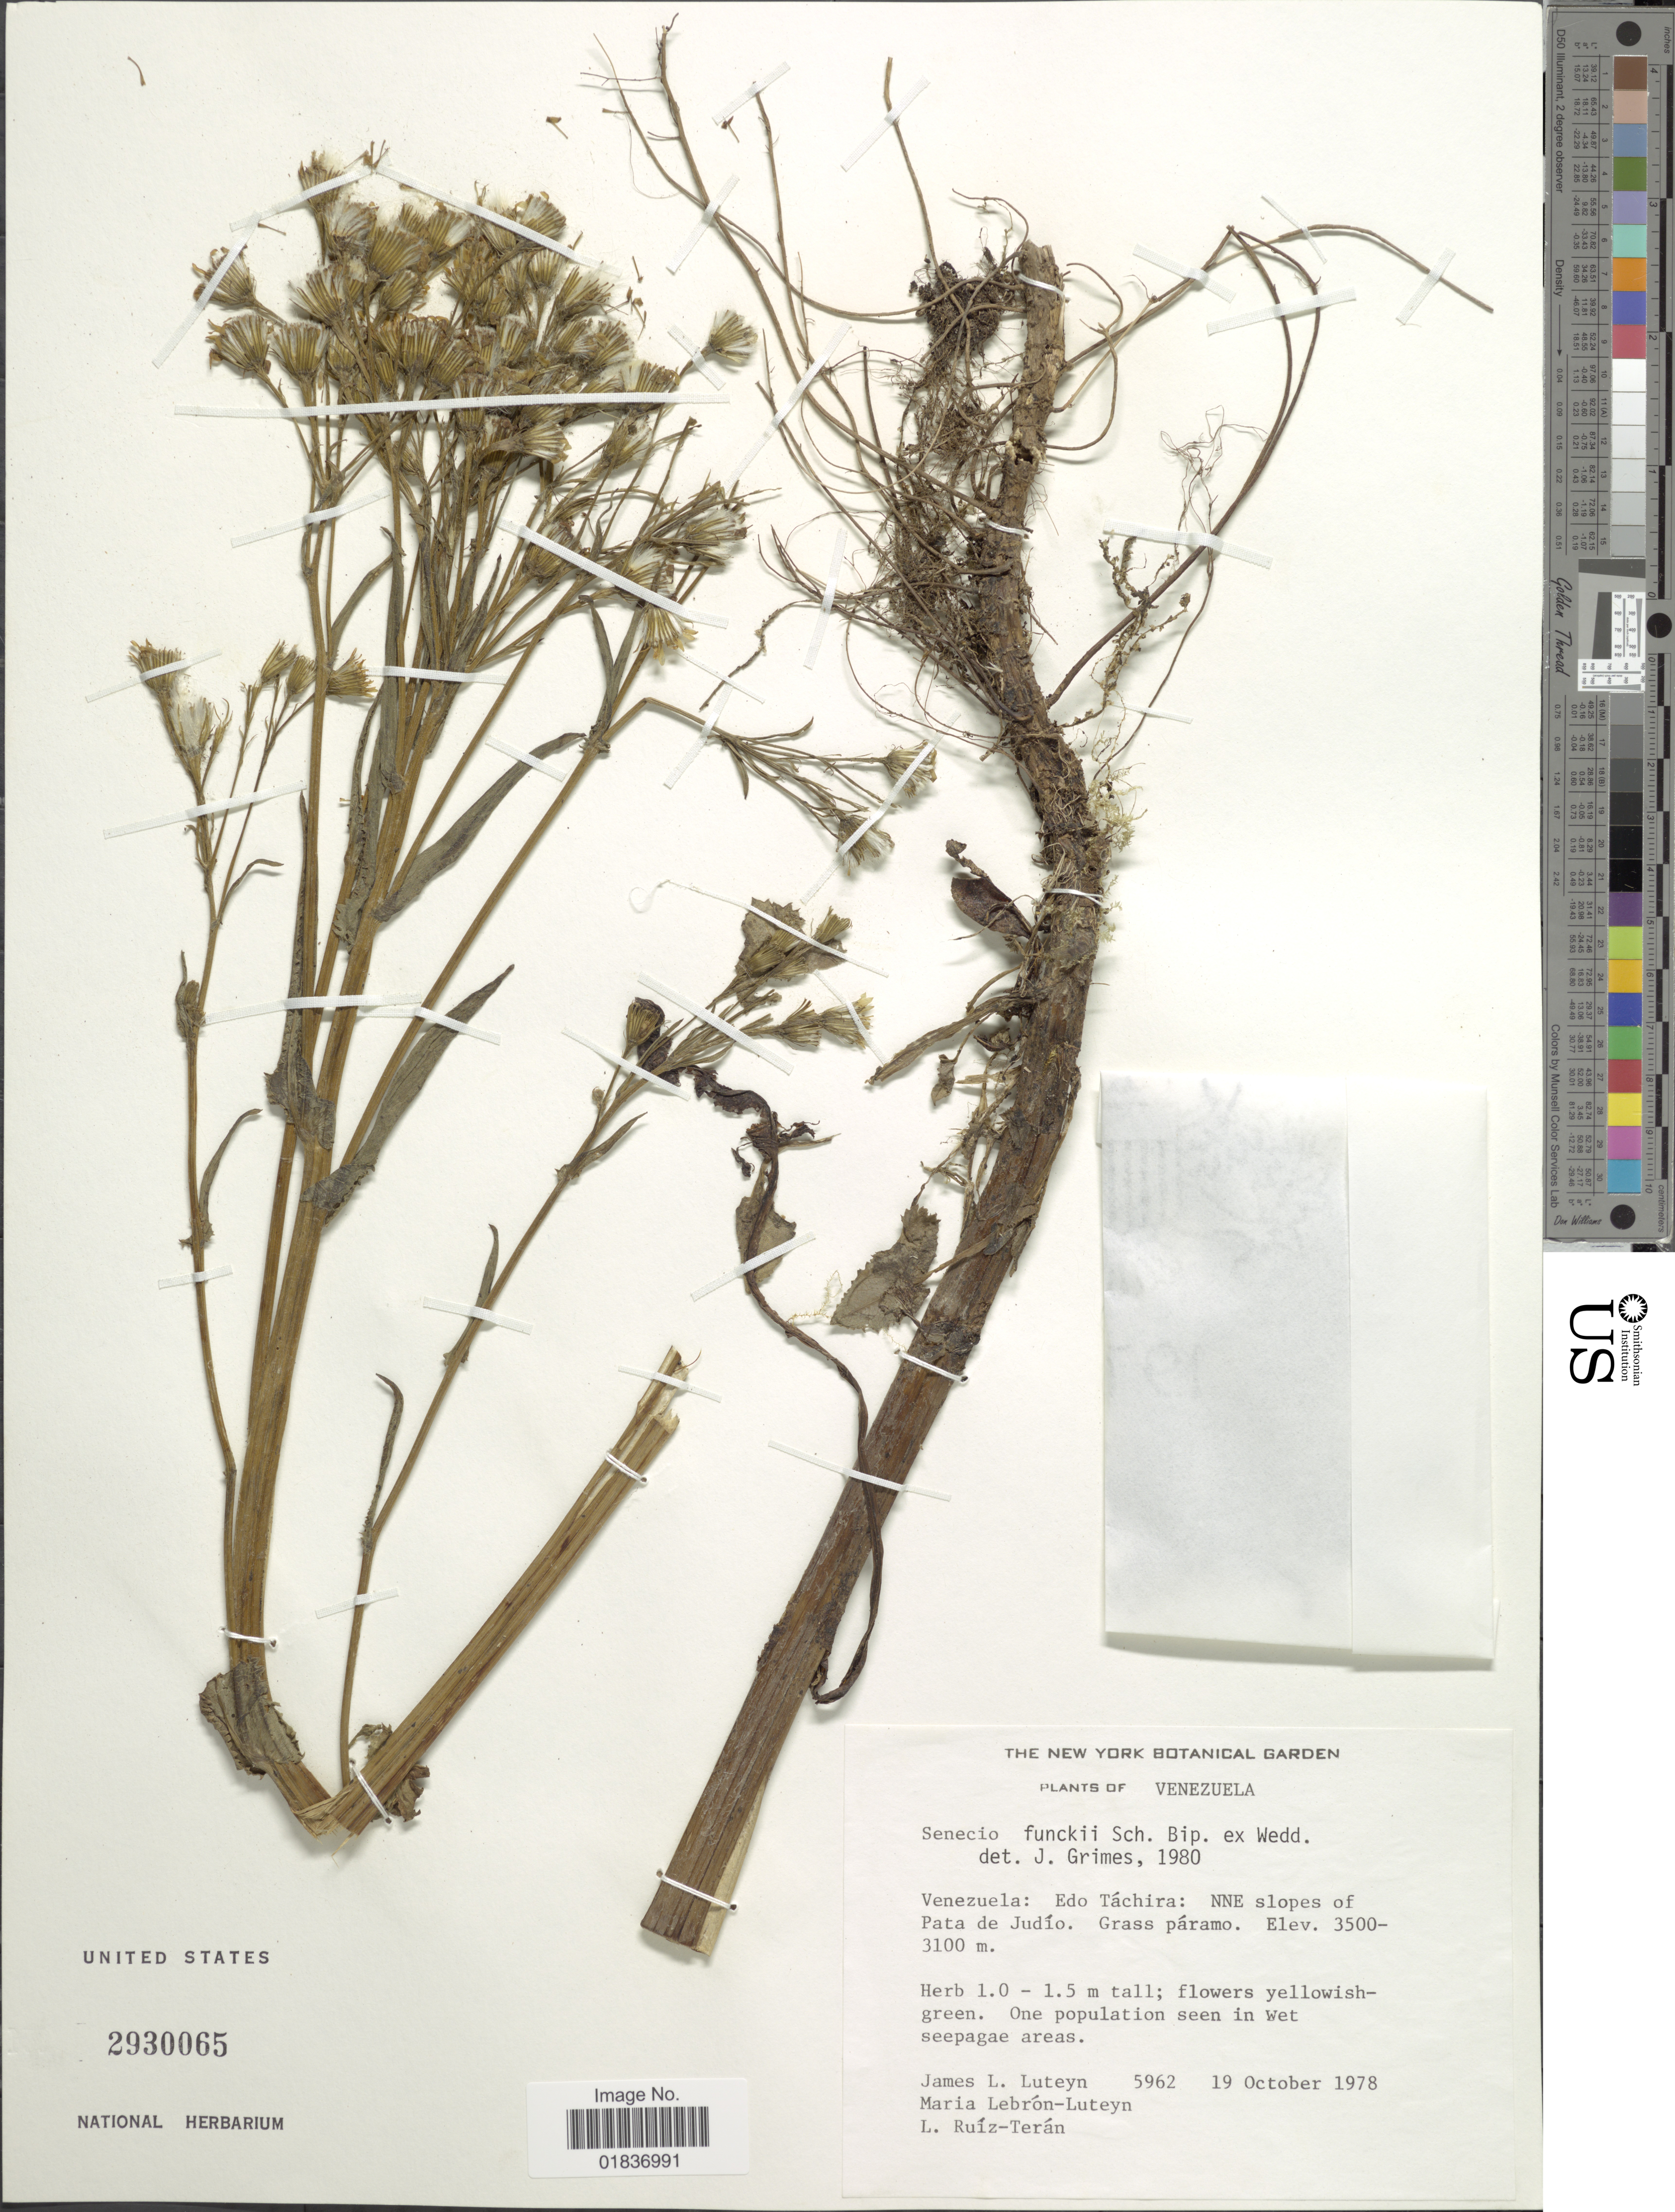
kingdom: Plantae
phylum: Tracheophyta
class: Magnoliopsida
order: Asterales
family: Asteraceae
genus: Senecio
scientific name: Senecio funckii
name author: (Sch. Bip. ex Wedd.) Cuatrec.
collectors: J. L. Luteyn, M. L. Lebrón-Luteyn & L. Teran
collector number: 5962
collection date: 1978-10-19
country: Venezuela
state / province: Tachira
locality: Edo. Tachira: NNE slopes of Pata de Judio.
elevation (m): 3100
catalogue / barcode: US 2930065